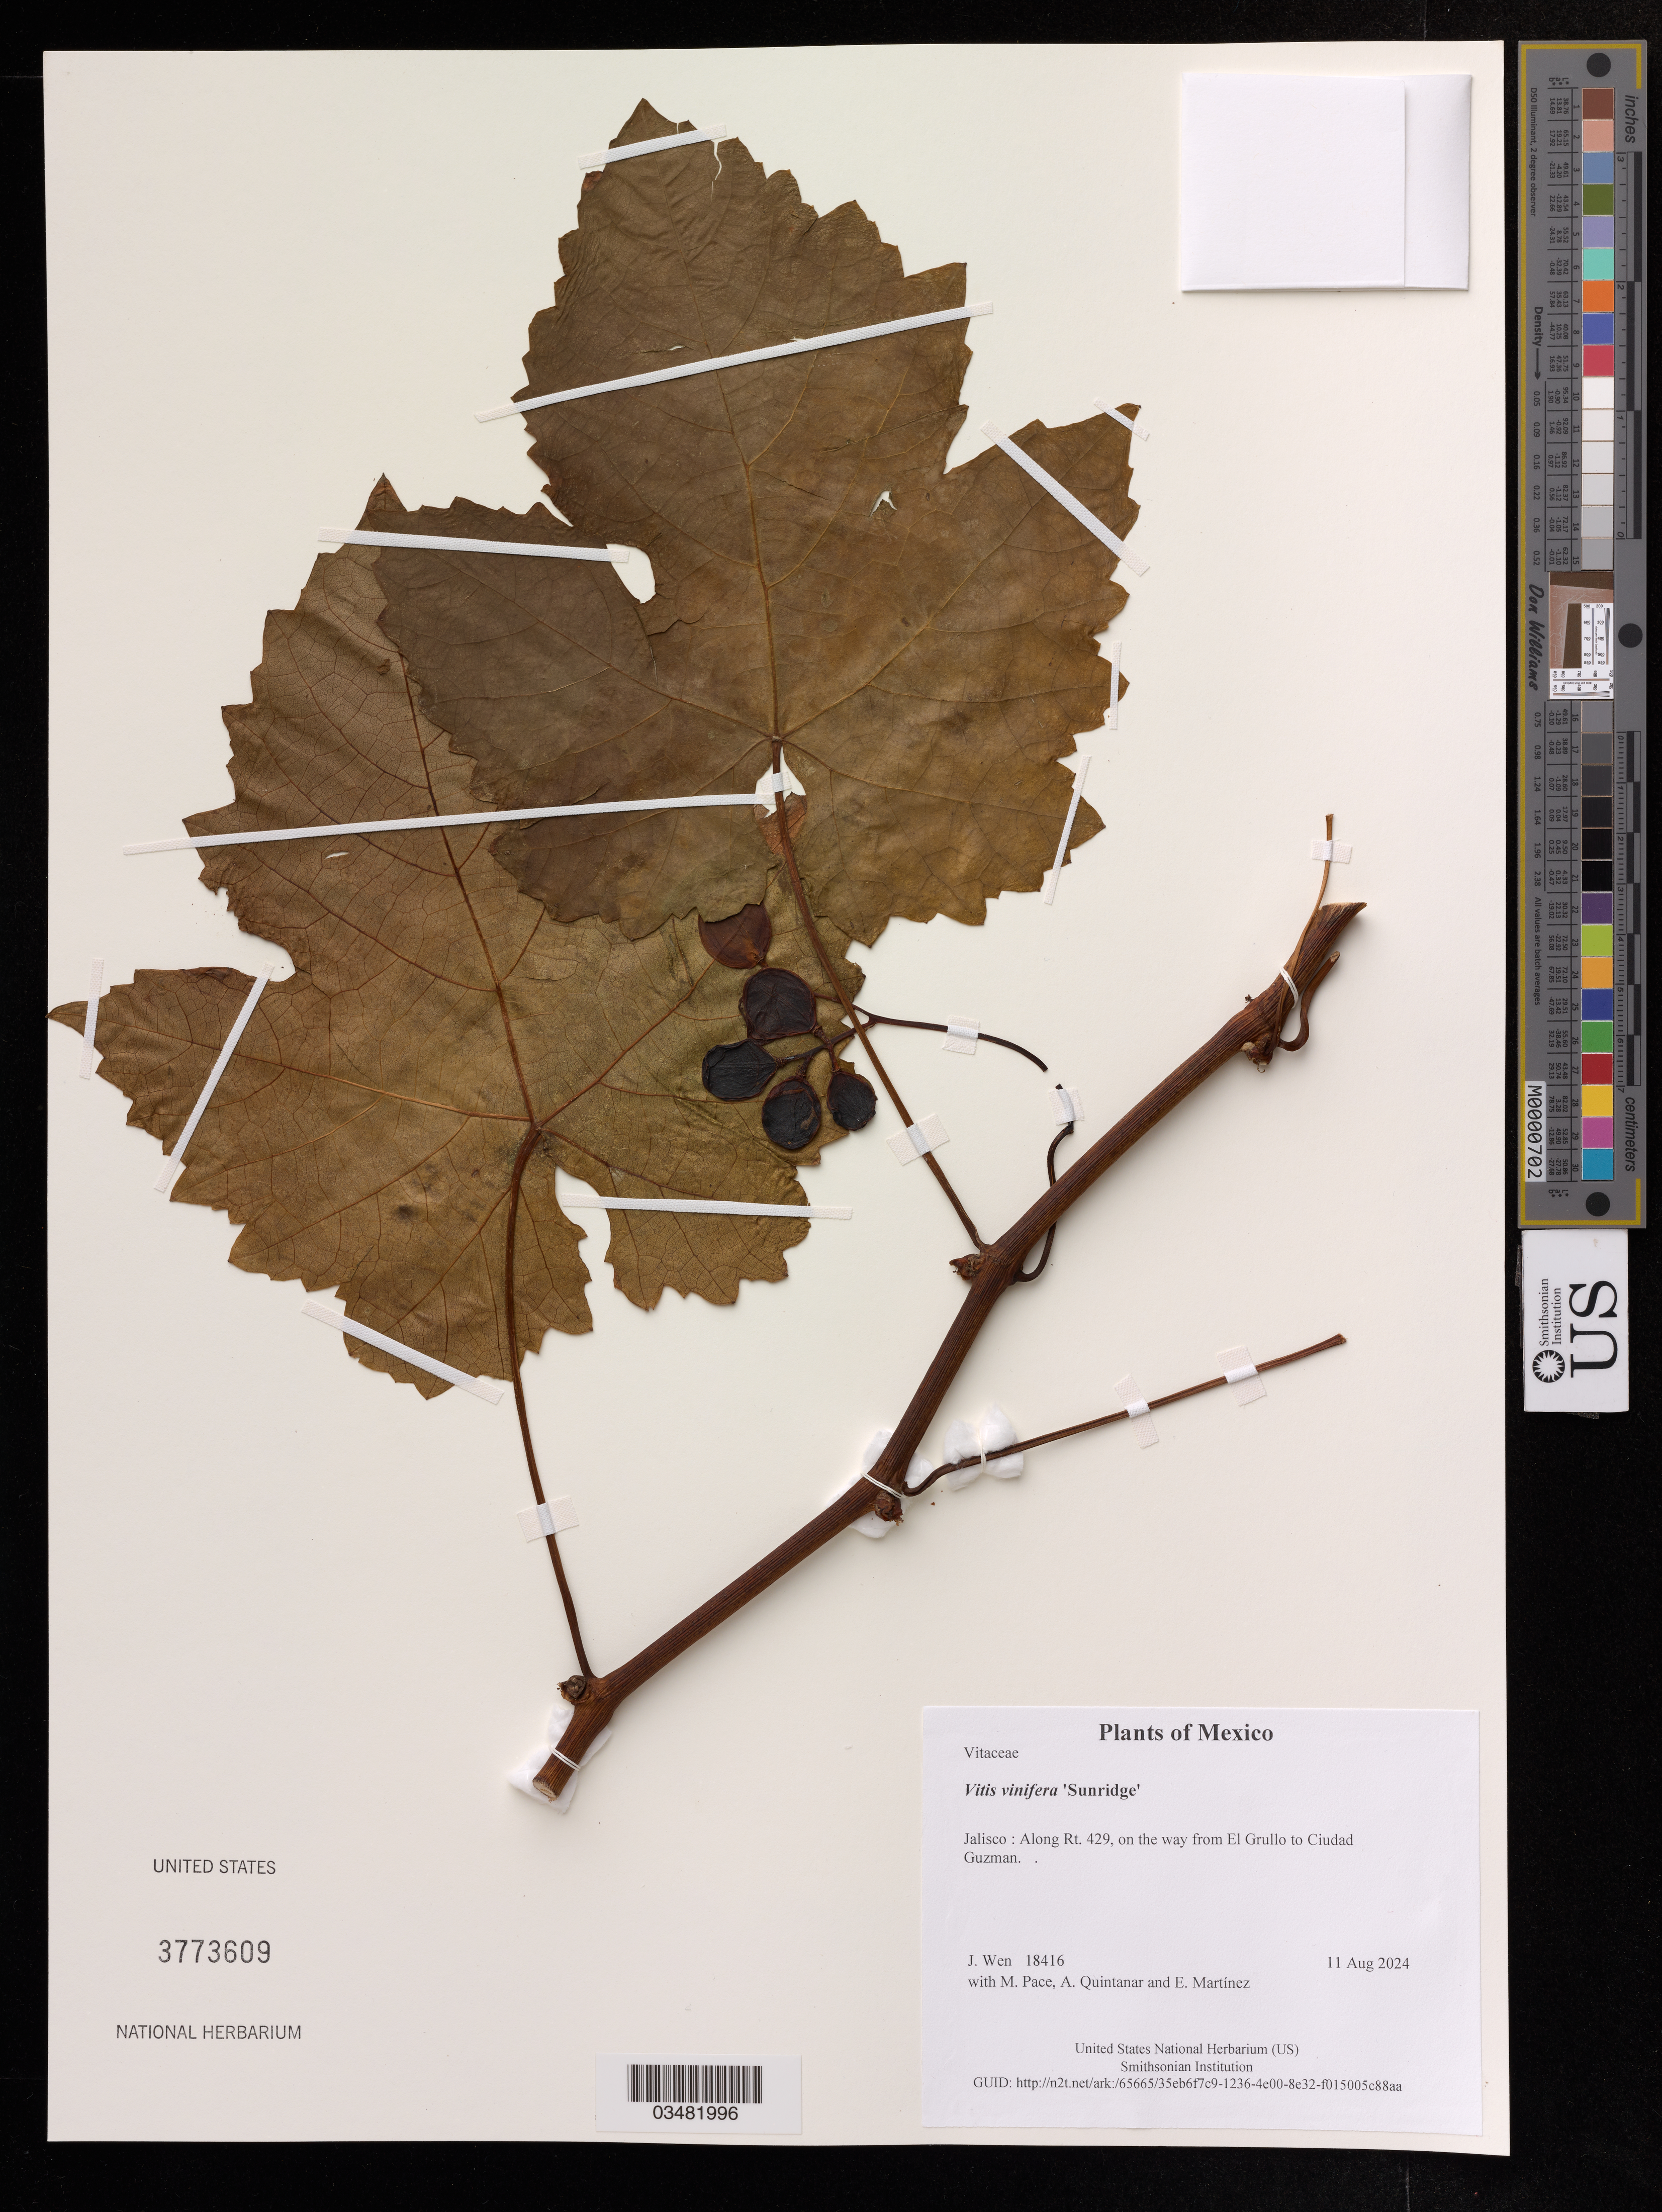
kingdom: Plantae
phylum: Tracheophyta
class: Magnoliopsida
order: Vitales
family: Vitaceae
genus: Vitis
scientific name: Vitis vinifera 'Sunridge'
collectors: J. Wen, M. Pace, A. Quintanar & E. Martinez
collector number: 18416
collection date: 2024-08-11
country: Mexico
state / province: Jalisco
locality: Along Rt. 429, on the way from El Grullo to Ciudad Guzman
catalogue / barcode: US 3773609